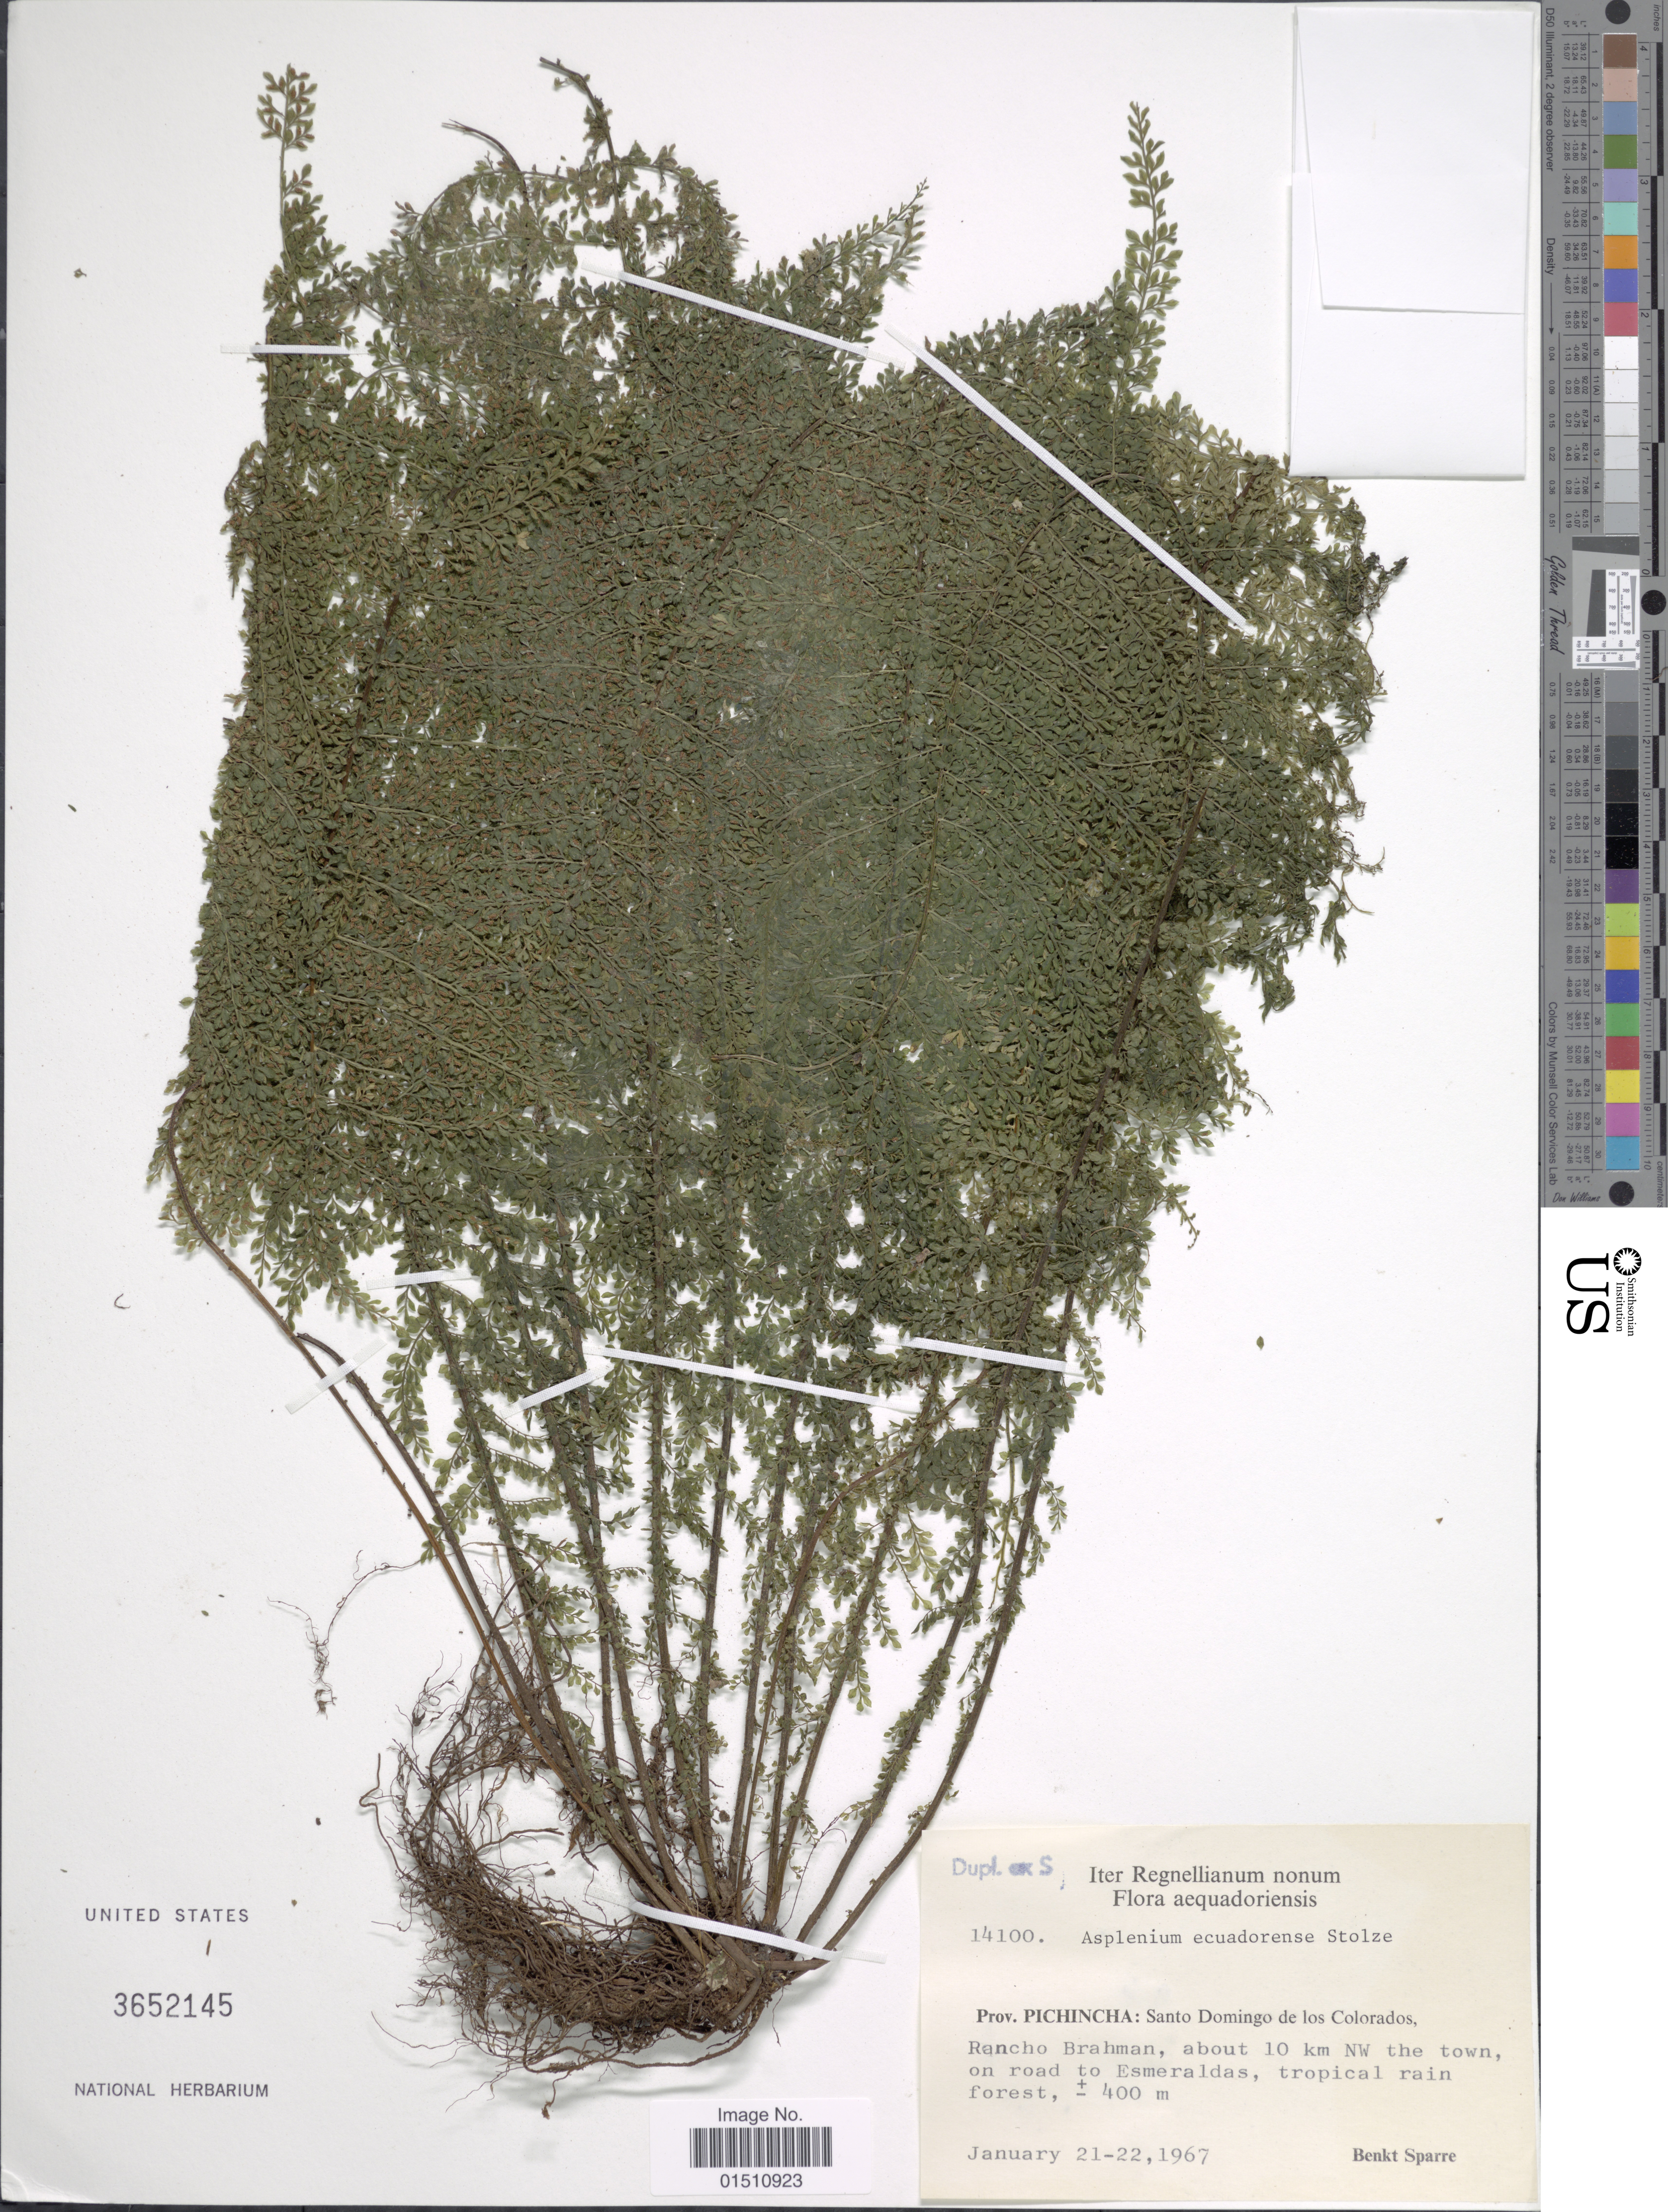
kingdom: Plantae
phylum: Tracheophyta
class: Polypodiopsida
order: Polypodiales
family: Aspleniaceae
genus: Asplenium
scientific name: Asplenium ecuadorense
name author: Stolze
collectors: B. Sparre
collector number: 14100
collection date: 1967-01-21/1967-01-22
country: Ecuador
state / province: Pichincha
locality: Ecuador, Santo Domingo de los Colorados, Rancho Brahman, about 10 km NW the town, on road to Esmeraldas.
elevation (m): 400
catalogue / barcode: US 3652145